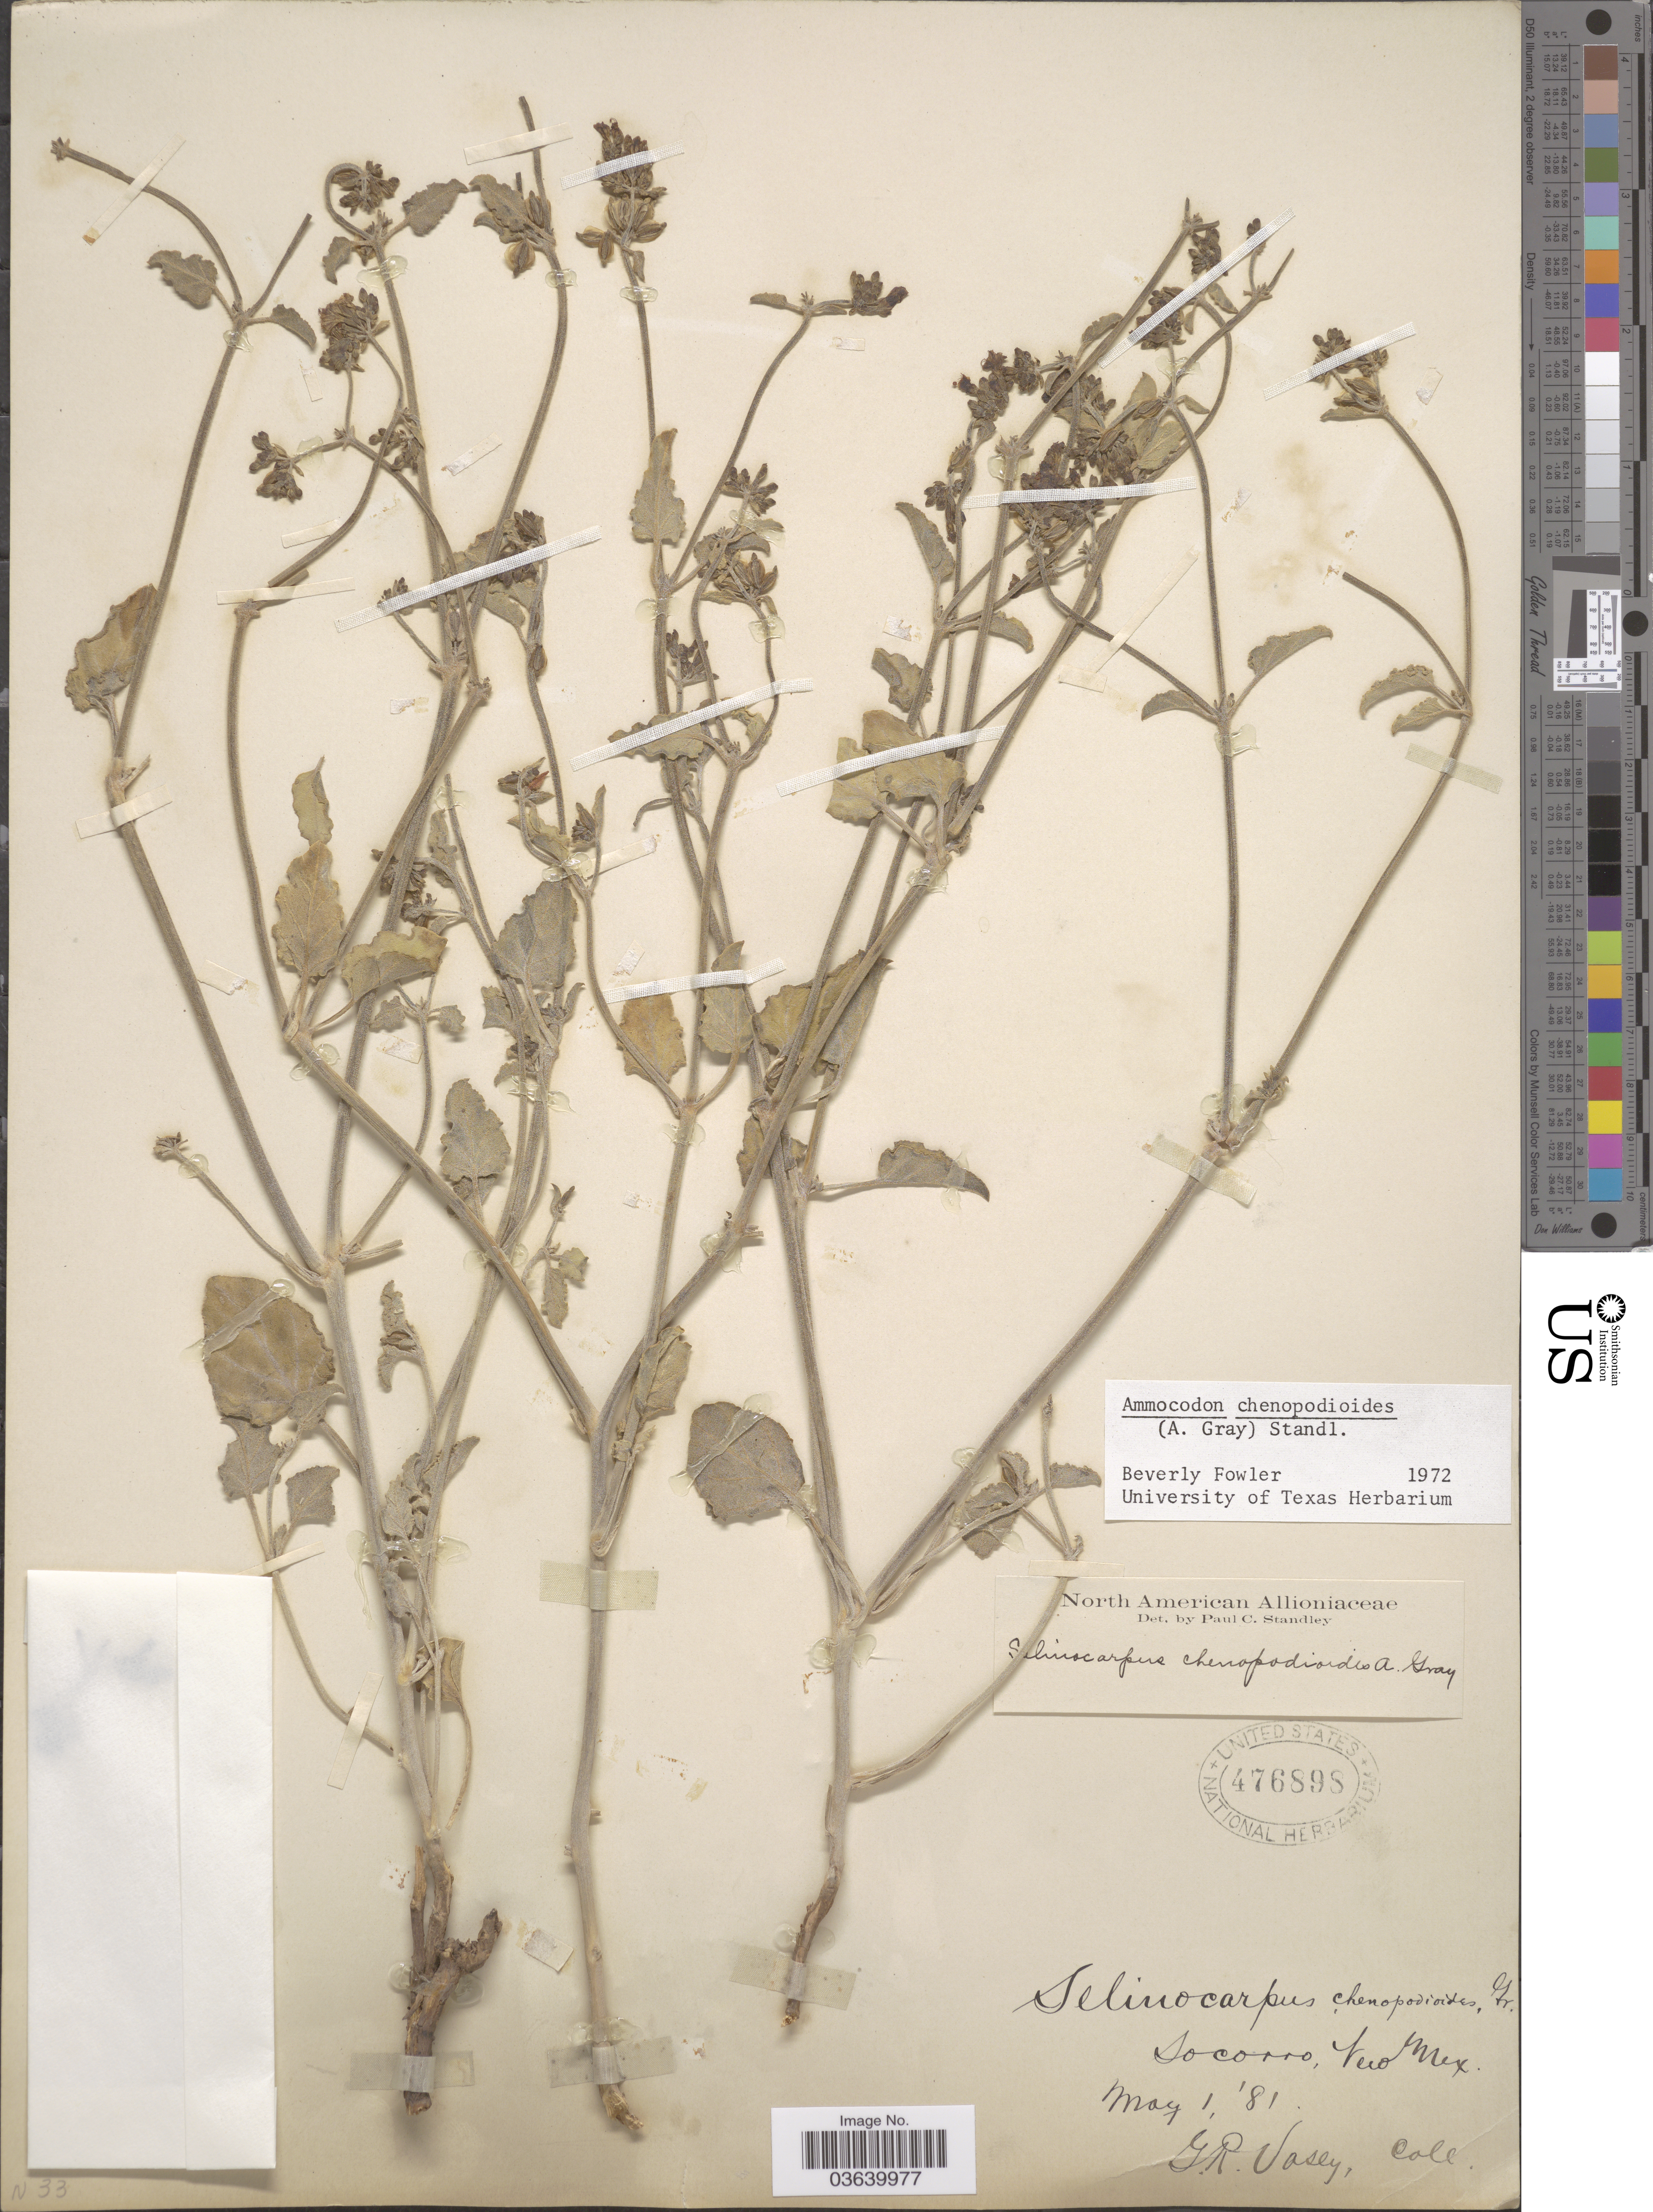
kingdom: Plantae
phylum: Tracheophyta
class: Magnoliopsida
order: Caryophyllales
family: Nyctaginaceae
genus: Acleisanthes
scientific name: Acleisanthes chenopodioides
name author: (A. Gray) R.A. Levin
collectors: G. R. Vasey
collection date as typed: Transcribed d/m/y: 1/5/81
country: United States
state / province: New Mexico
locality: Socorro.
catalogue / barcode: US 476898